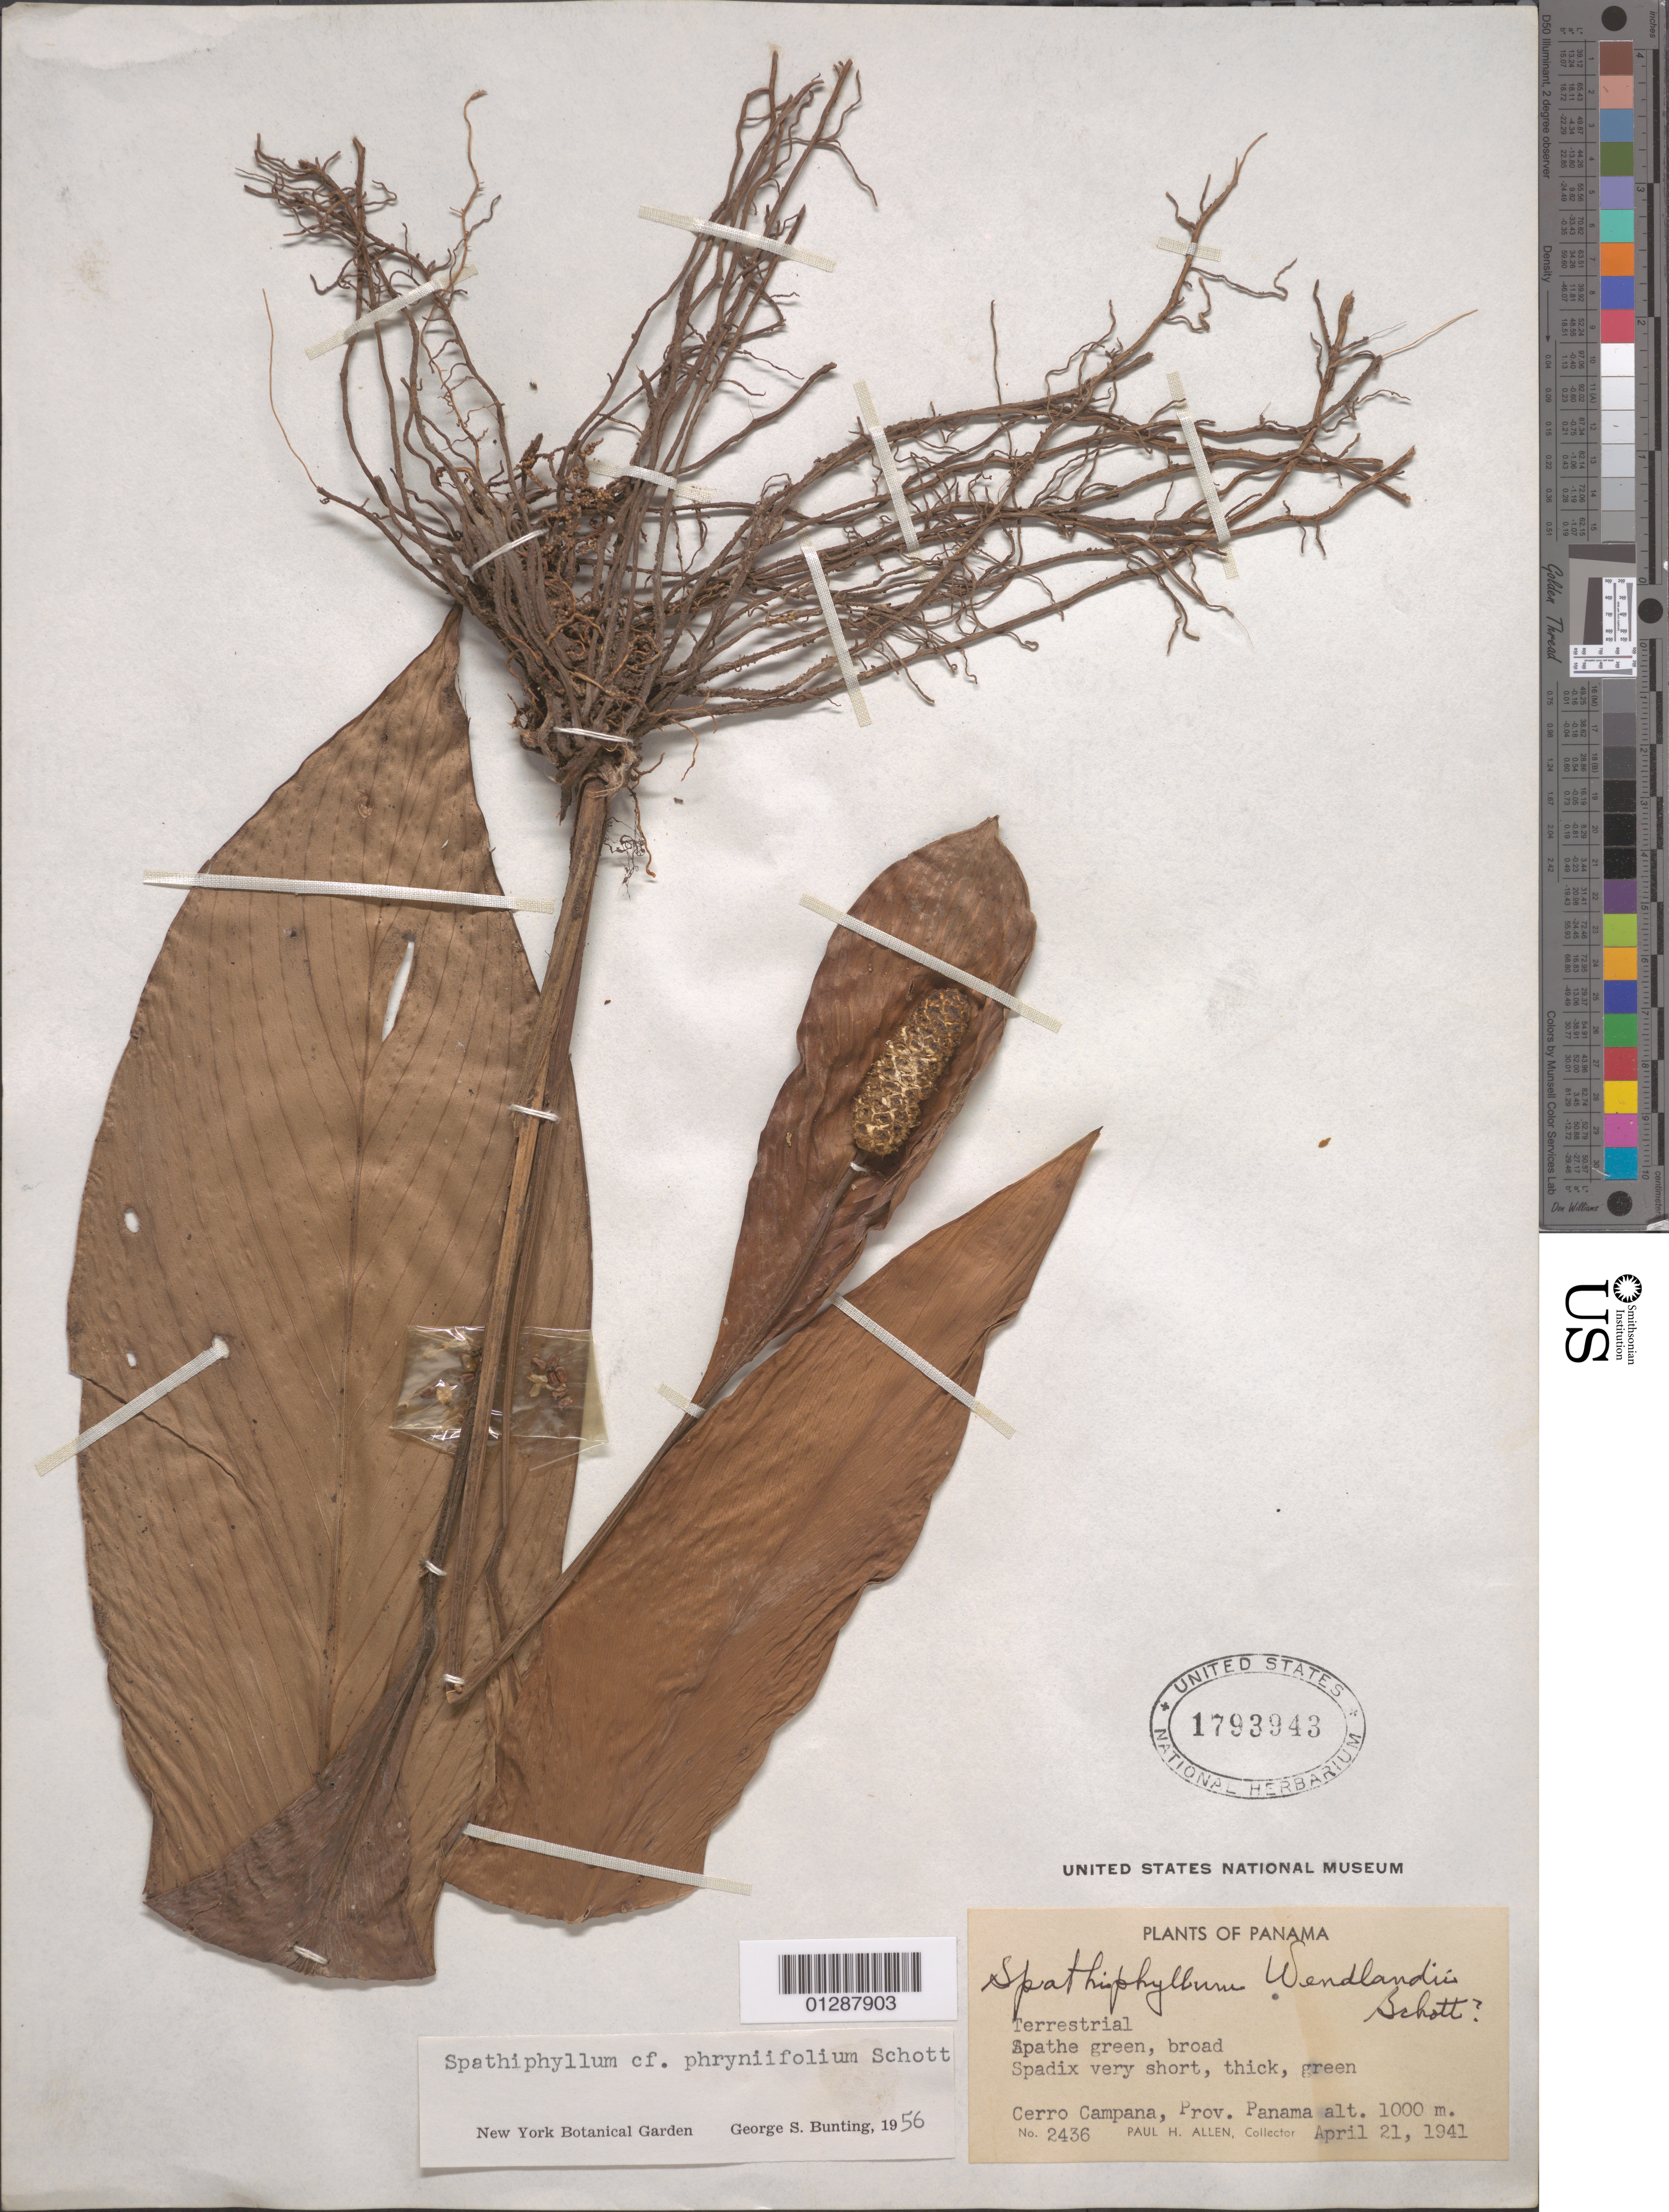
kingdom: Plantae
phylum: Tracheophyta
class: Liliopsida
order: Alismatales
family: Araceae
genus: Spathiphyllum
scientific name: Spathiphyllum phryniifolium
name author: Schott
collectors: P. H. Allen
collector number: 2436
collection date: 1941-04-21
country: Panama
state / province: Panamá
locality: Cerro Campana, Prov. Panama.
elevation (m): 1000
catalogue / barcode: US 1793943